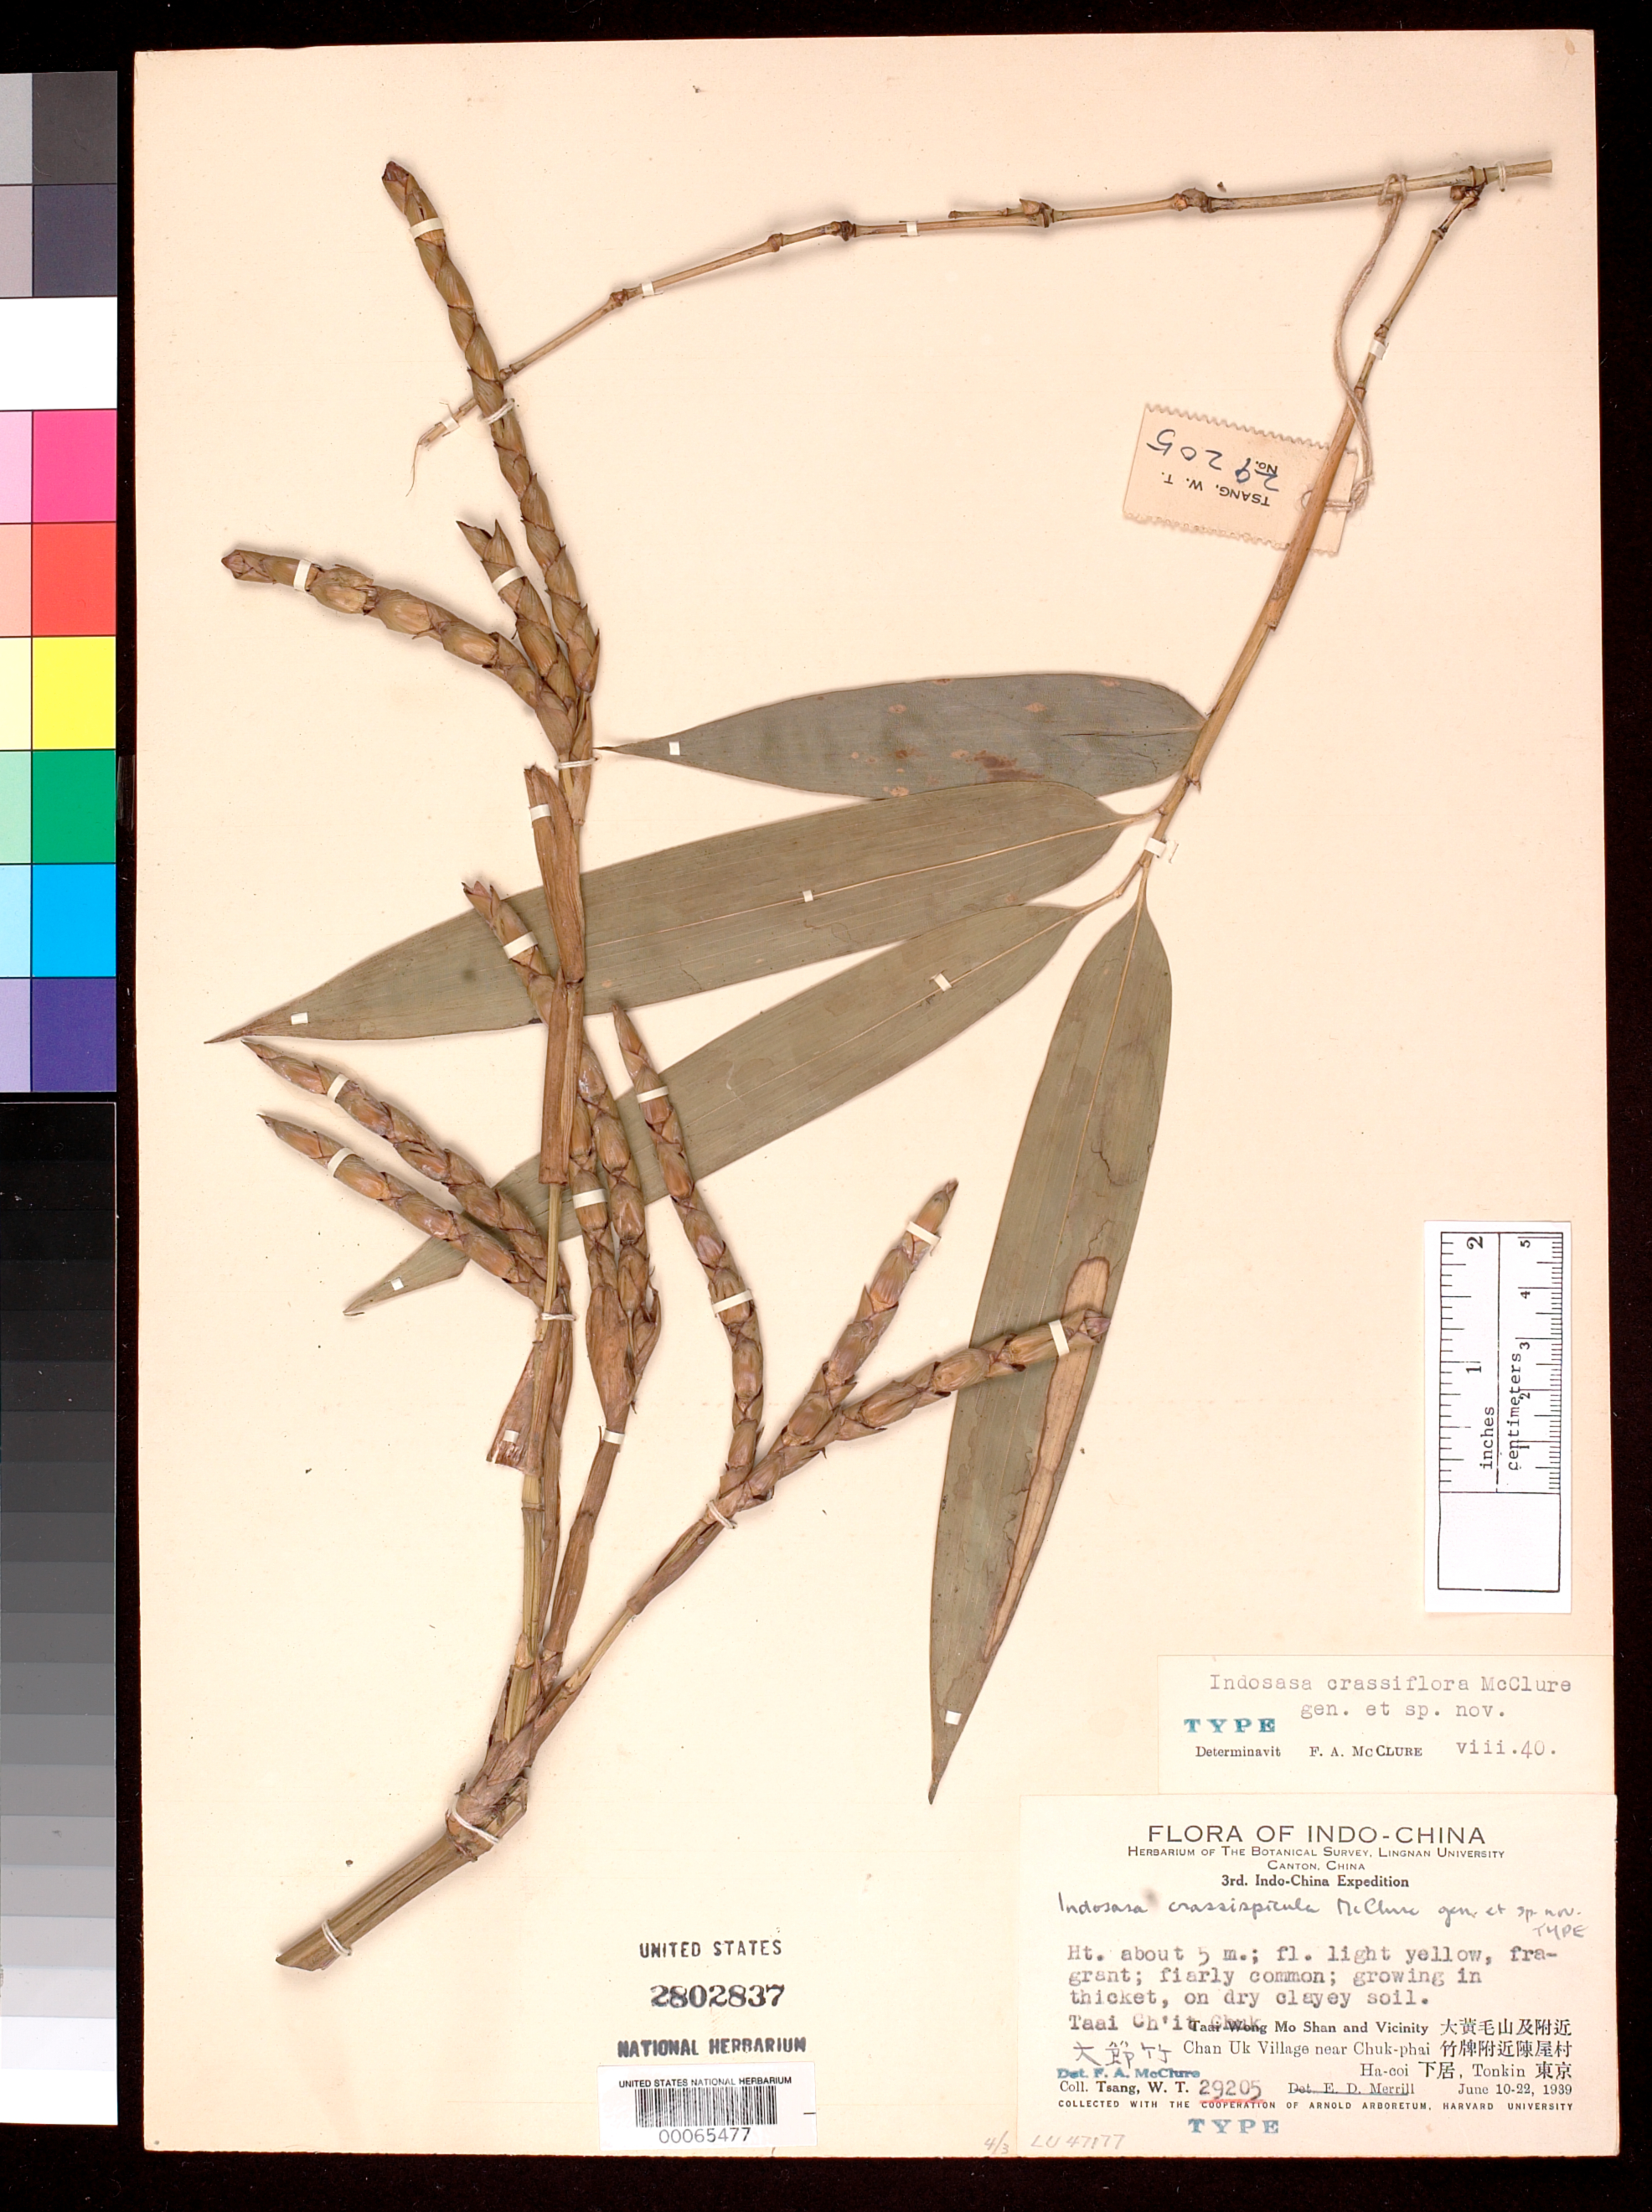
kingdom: Plantae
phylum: Tracheophyta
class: Liliopsida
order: Poales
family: Poaceae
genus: Indosasa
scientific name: Indosasa crassiflora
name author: McClure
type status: Holotype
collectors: W. T. Tsang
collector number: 29205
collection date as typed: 10 Jun 1939 to 22 Jun 1939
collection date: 1939-06-10/1939-06-22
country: Vietnam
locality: Taai Wong Mo Shan and vicinity, near Chan Uk village.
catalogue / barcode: US 2802837